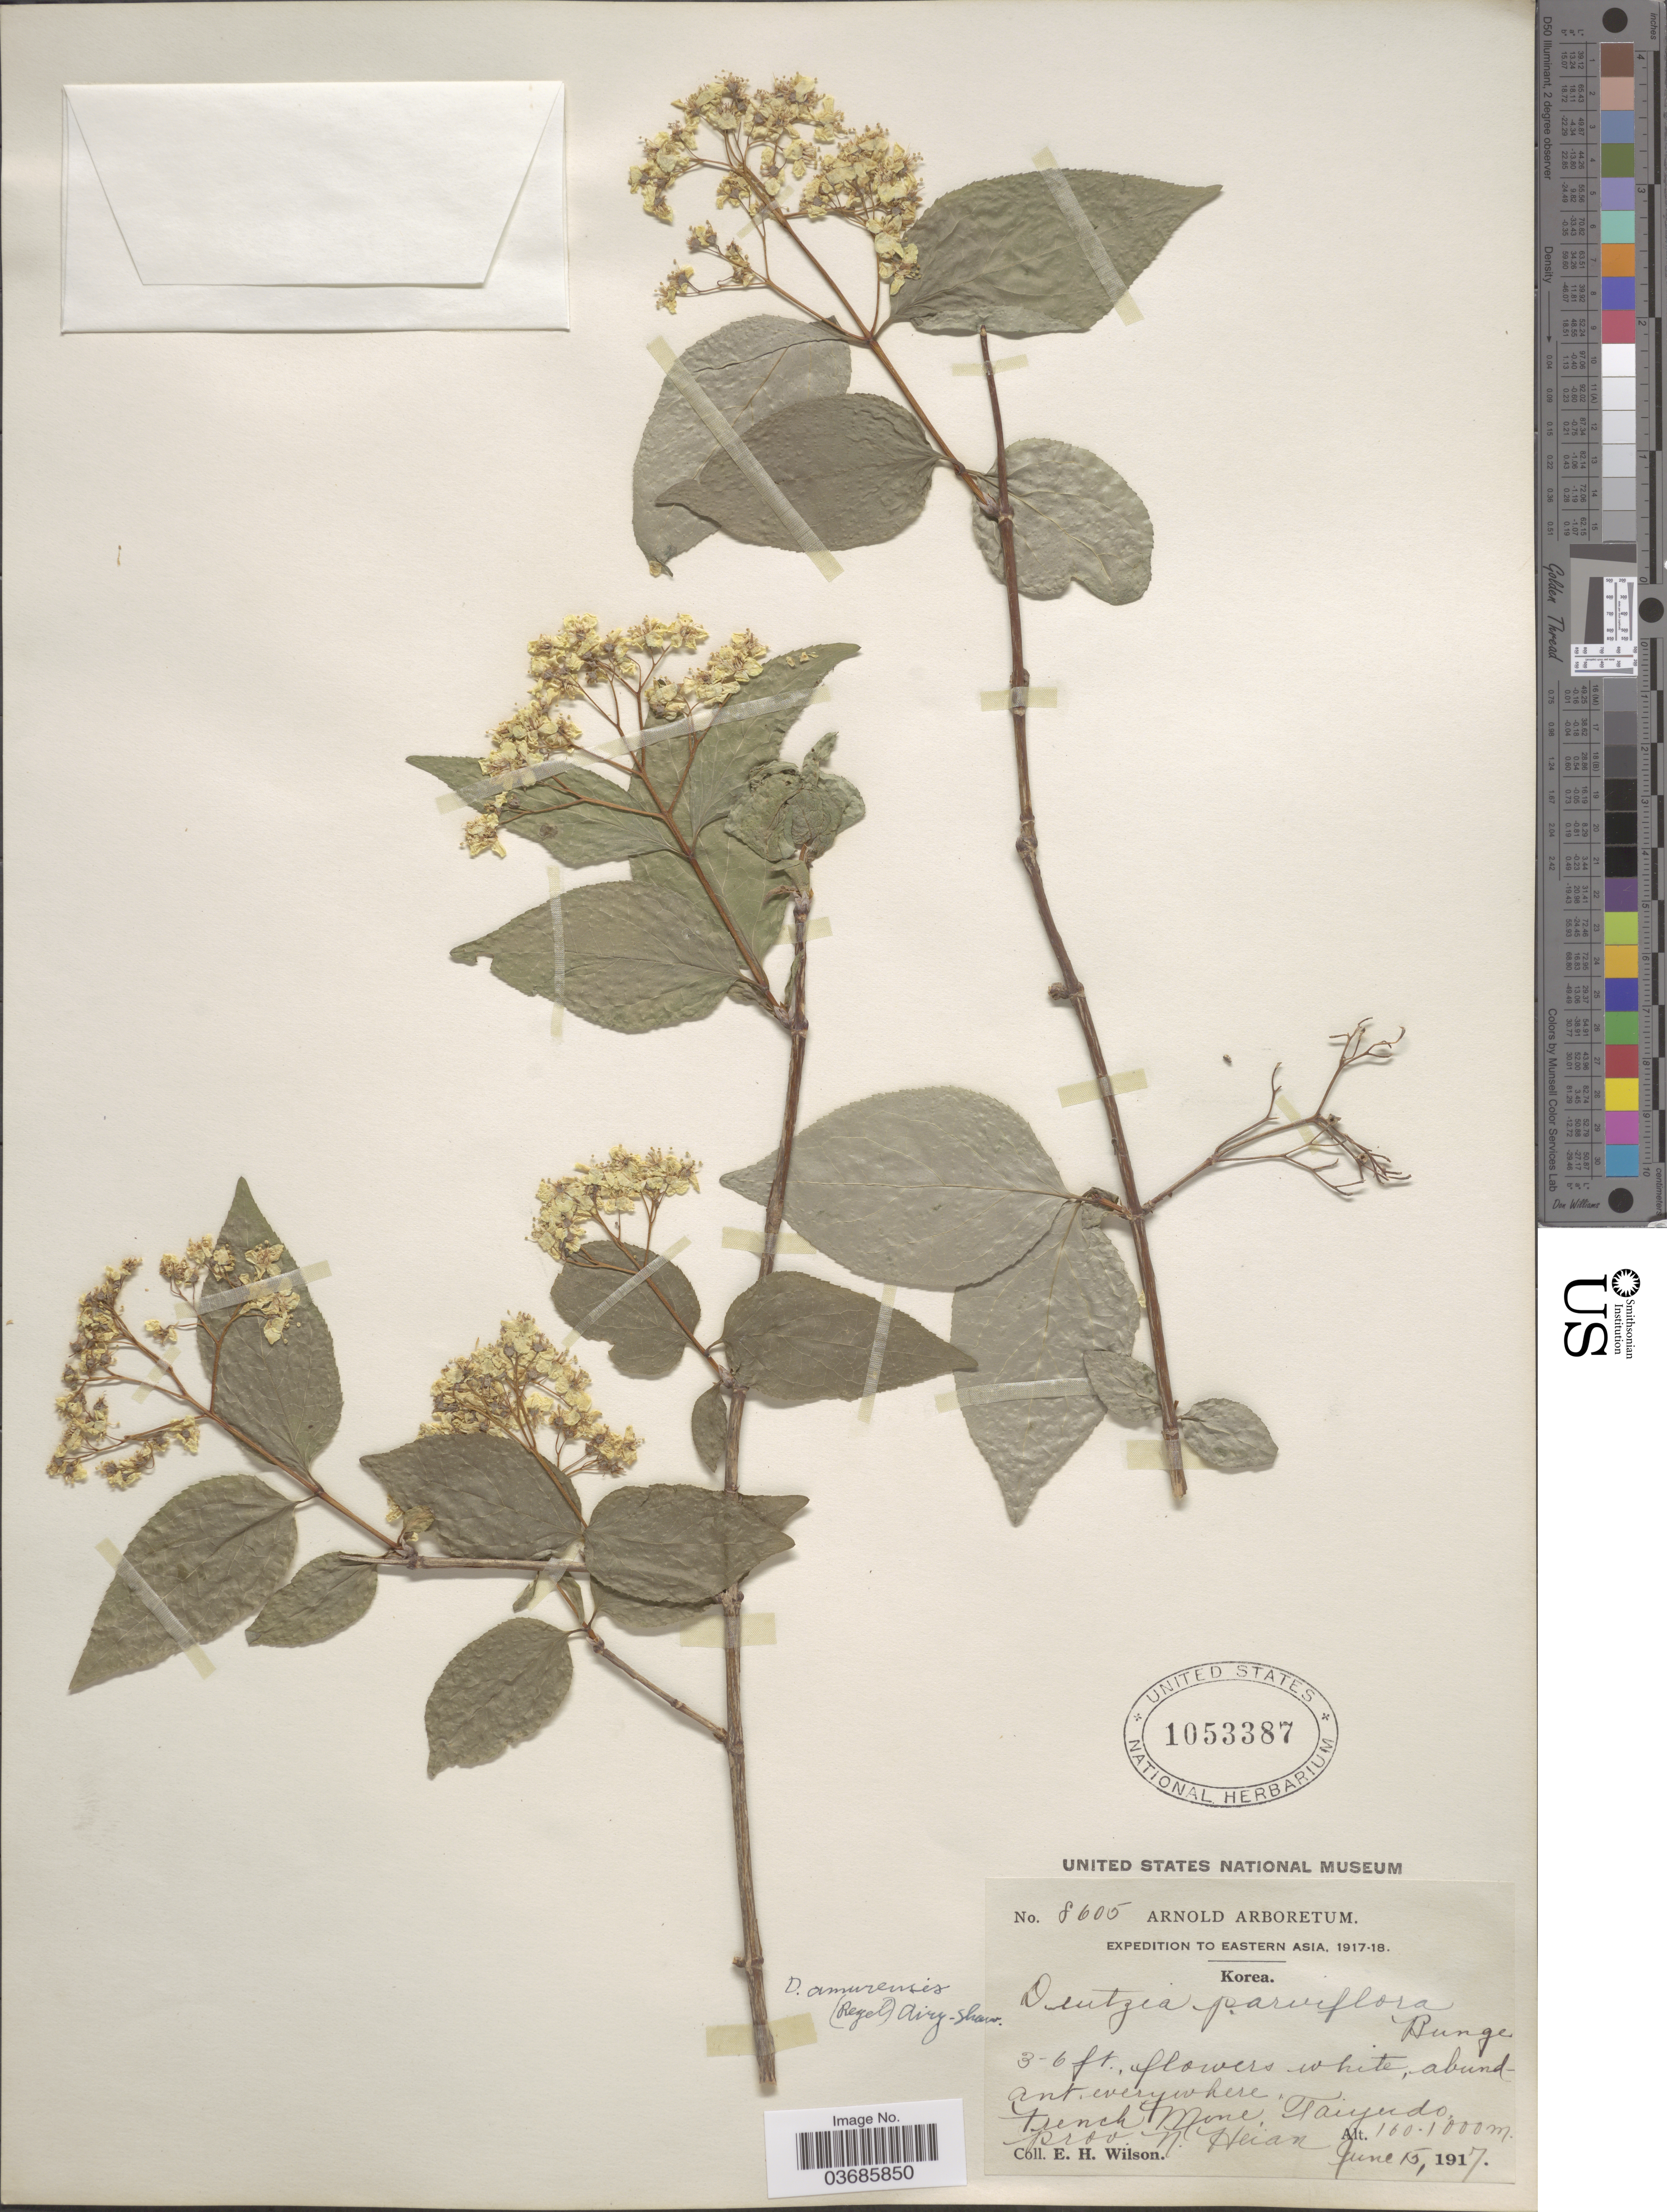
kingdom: Plantae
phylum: Tracheophyta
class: Magnoliopsida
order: Cornales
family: Hydrangeaceae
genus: Deutzia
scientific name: Deutzia amurensis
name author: (Regel) Airy Shaw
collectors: E. Wilson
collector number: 8605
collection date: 1917-06-15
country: North Korea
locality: Expedition to Eastern Asia, 1917-18. French Mine, Taiyudo, prov. N. Heian.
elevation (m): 160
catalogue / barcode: US 1053387